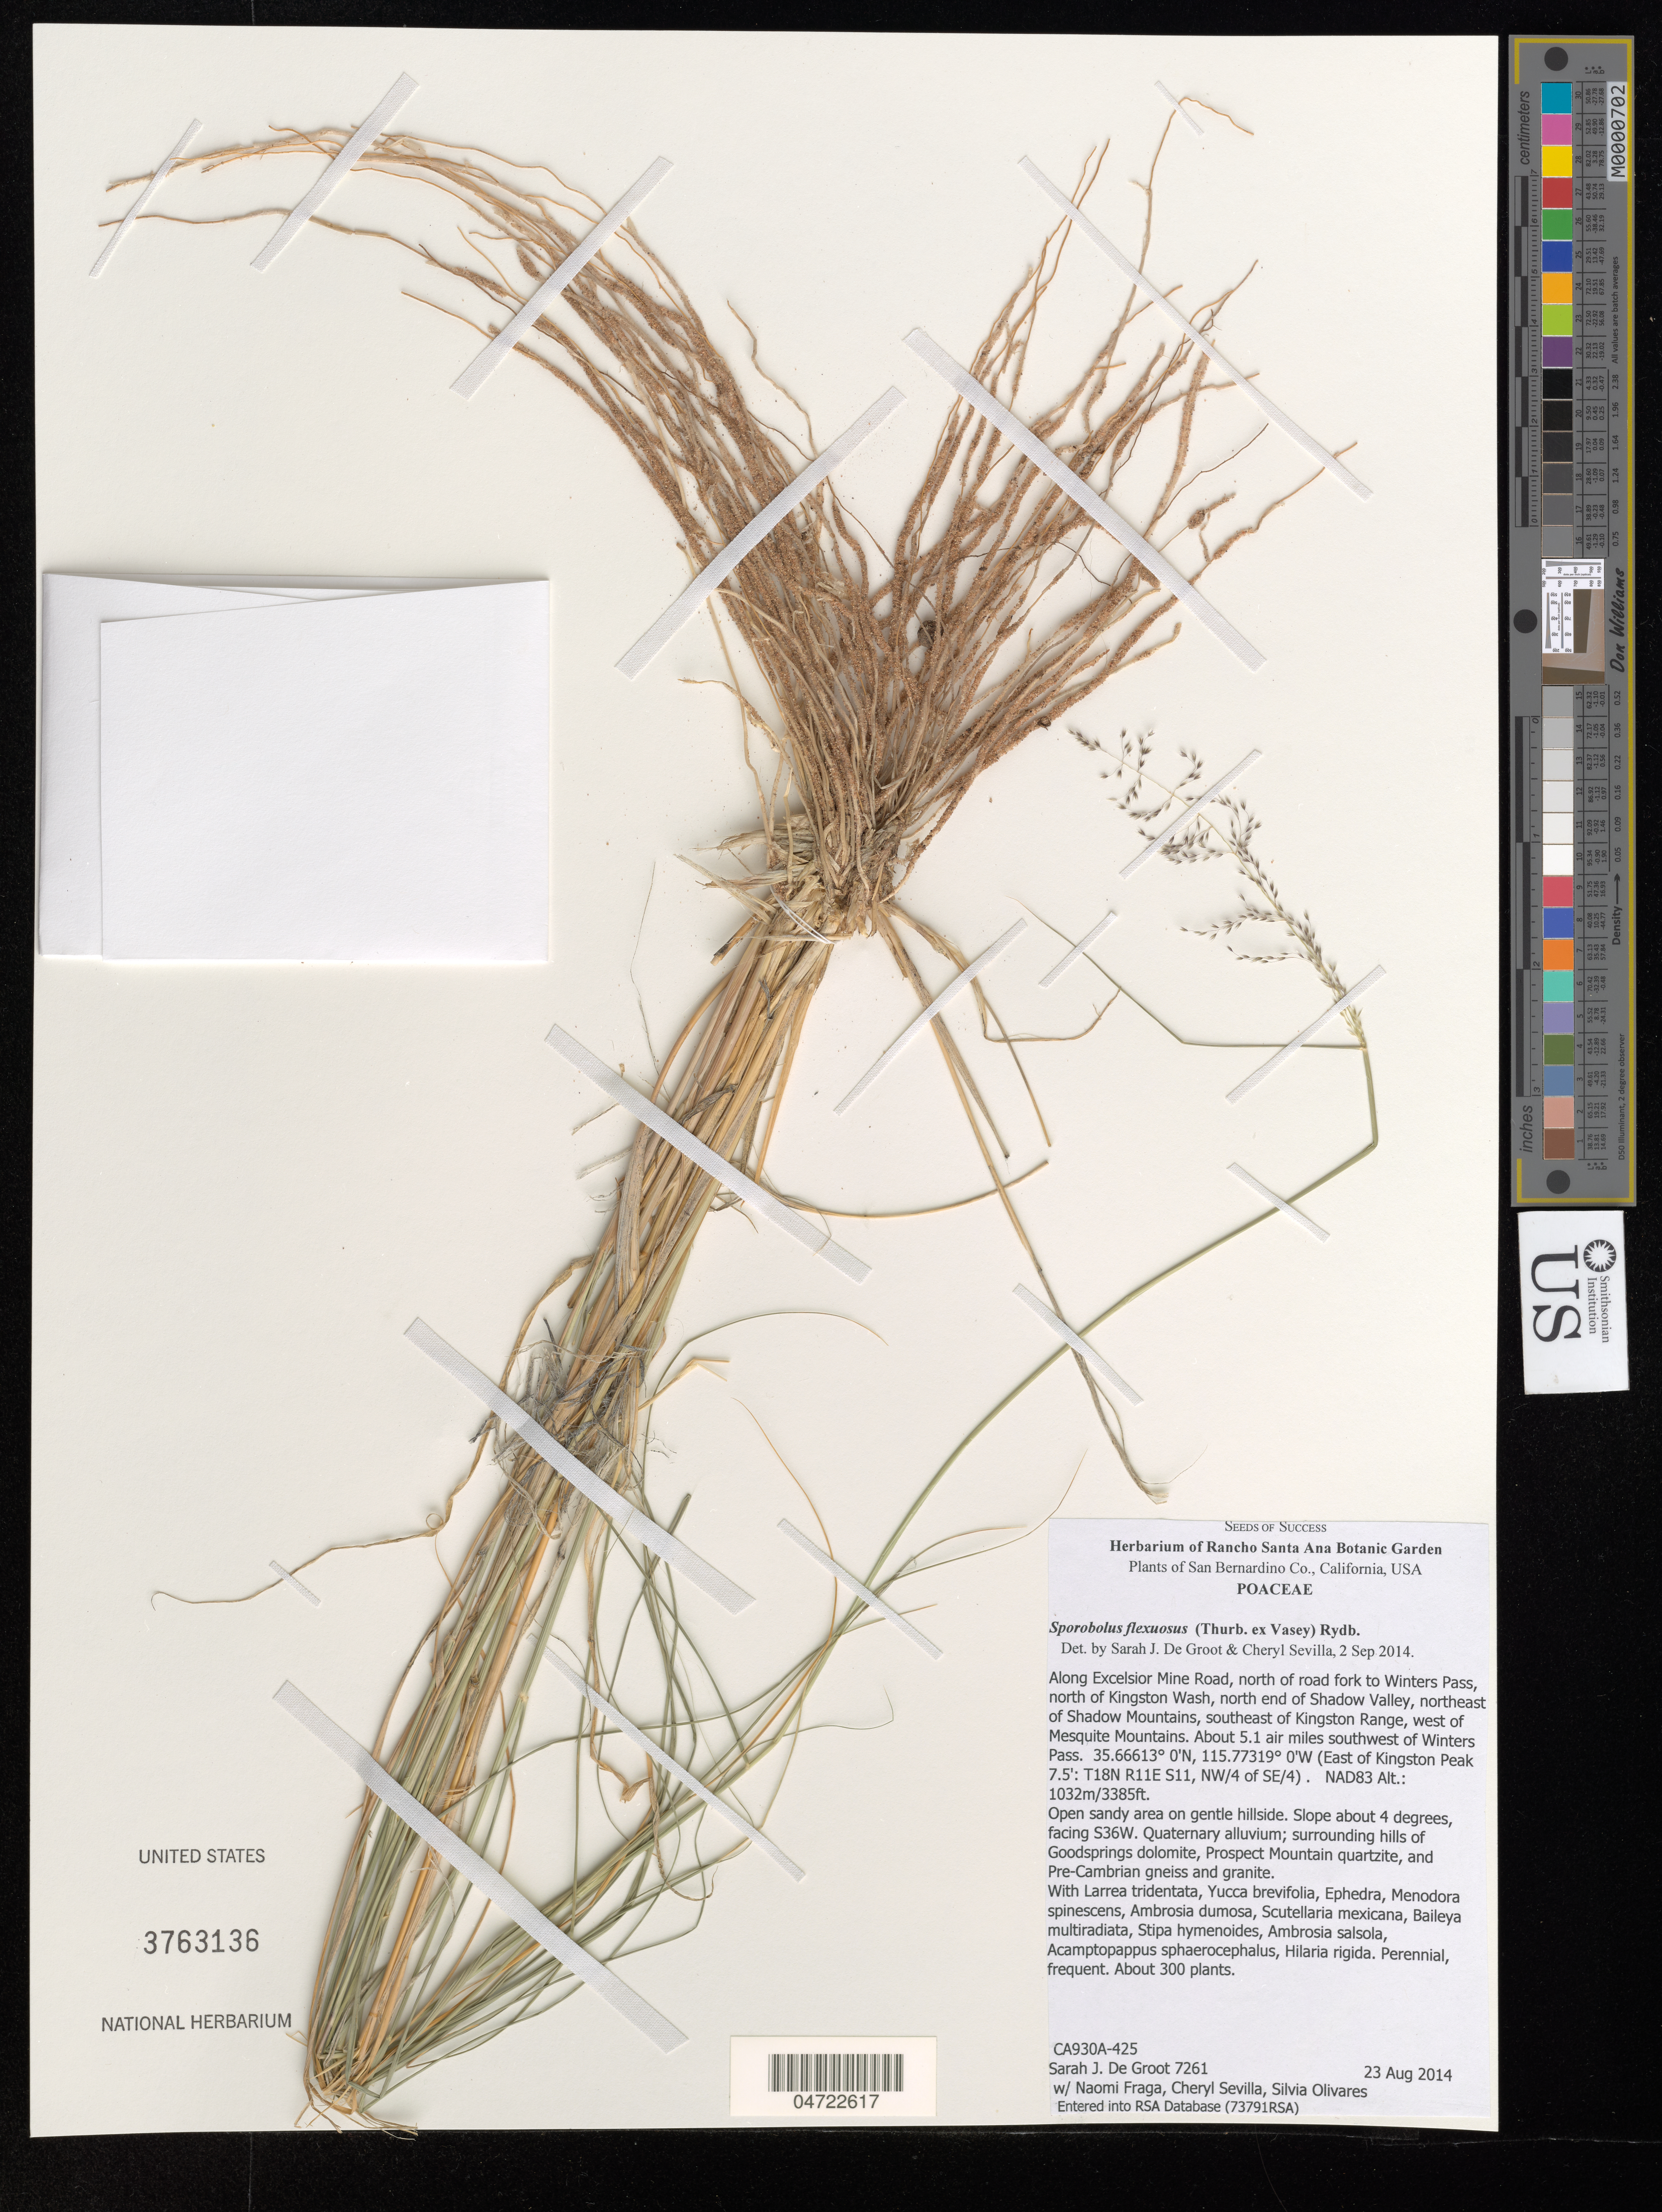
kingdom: Plantae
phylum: Tracheophyta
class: Liliopsida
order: Poales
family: Poaceae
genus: Sporobolus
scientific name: Sporobolus flexuosus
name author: (Thurb.) Rydb.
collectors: S. De Groot, N. Fraga, C. Sevilla & S. Olivares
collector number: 7261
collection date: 2014-08-23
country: United States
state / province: California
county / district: San Bernardino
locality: San Bernardino Co. Along Excelsior Mine Road, north of road fork to Winters Pass, north of Kingston Wash, north end of Shadow Valley, northeast of Shadow Mountains, southeast of Kingston Range, west of Mesquite Mountains. About 5.1 air miles southwest of Winters Pass. (East of Kingston Peak 7.5': T18N R11E S11, NW/f of SE/4).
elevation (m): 1032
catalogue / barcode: US 3763136